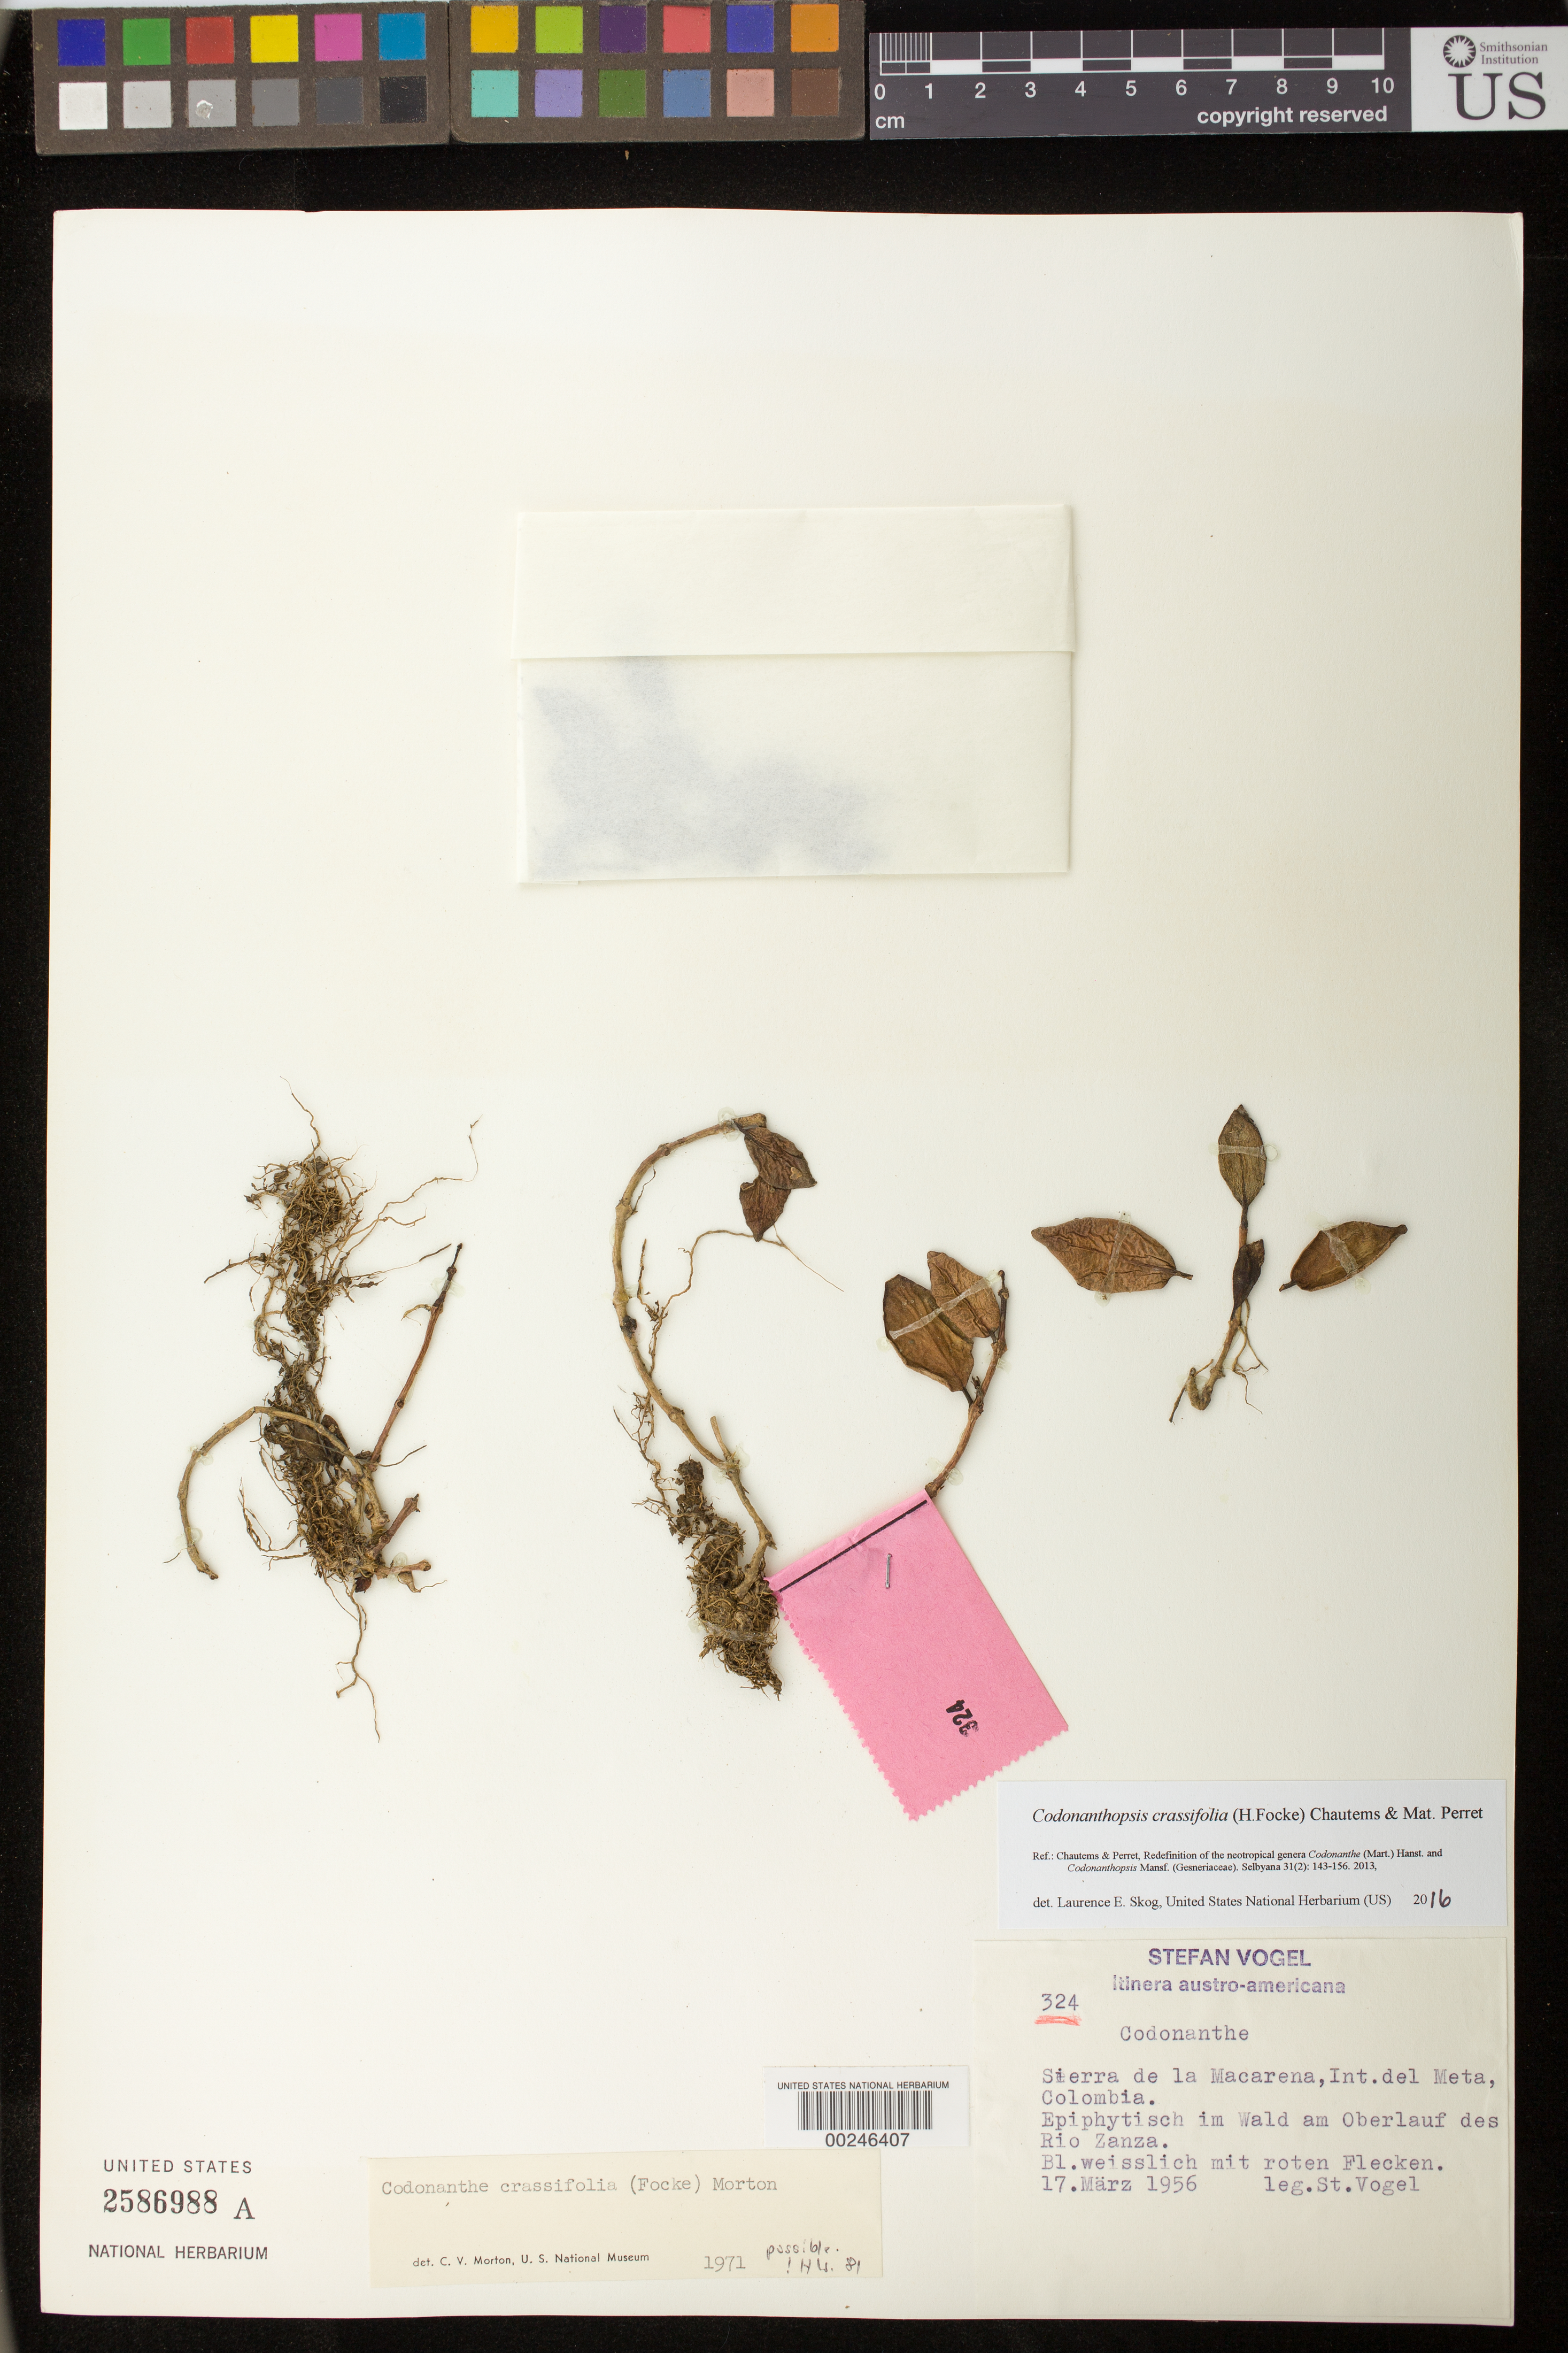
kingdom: Plantae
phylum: Tracheophyta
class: Magnoliopsida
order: Lamiales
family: Gesneriaceae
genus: Codonanthopsis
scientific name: Codonanthopsis crassifolia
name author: (H. Focke) Chautems & Mat.Perret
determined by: Skog, Laurence E.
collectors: S. Vogel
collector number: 324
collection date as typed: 17 Mar 1956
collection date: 1956-03-17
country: Colombia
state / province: Meta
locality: Sierra de La Macarena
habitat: Forest ... Riozanza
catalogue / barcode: US 2586988A